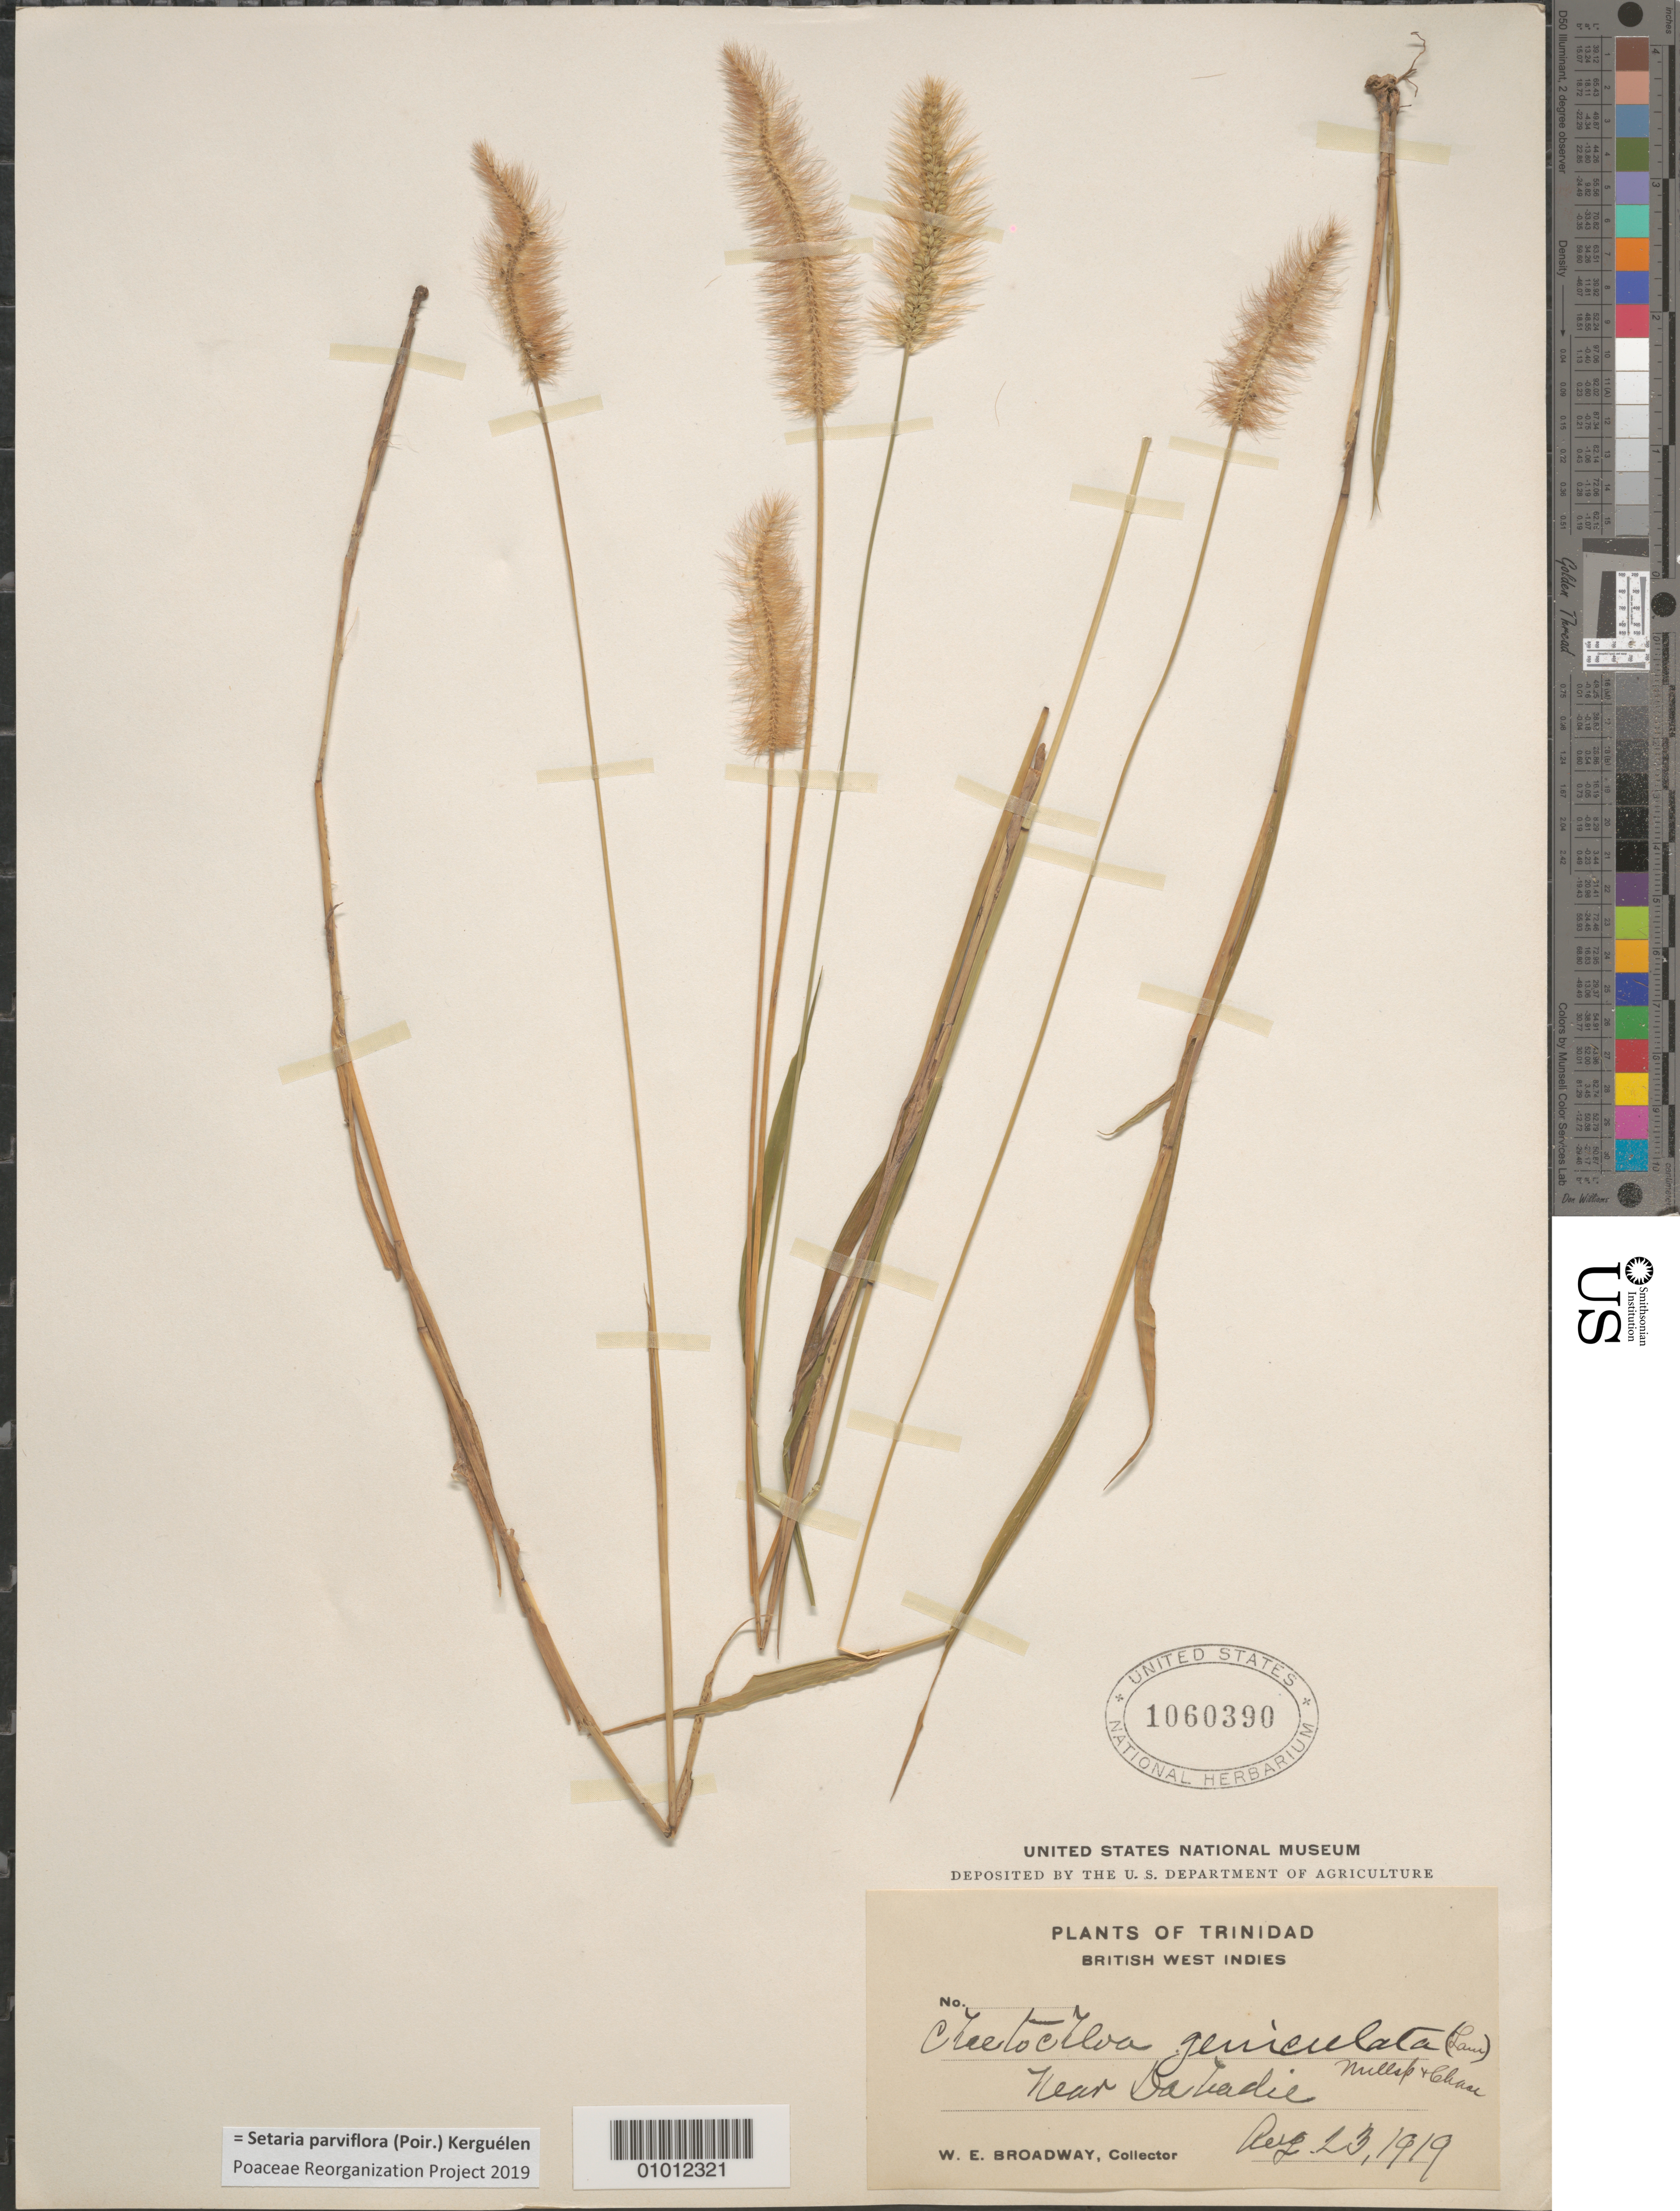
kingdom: Plantae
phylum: Tracheophyta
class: Liliopsida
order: Poales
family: Poaceae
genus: Setaria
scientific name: Setaria parviflora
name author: (Poir.) Kerguélen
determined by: Poaceae Reorganization Project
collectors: W. E. Broadway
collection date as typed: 23 Aug 1919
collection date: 1919-08-23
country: Trinidad and Tobago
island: Trinidad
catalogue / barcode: US 1060390